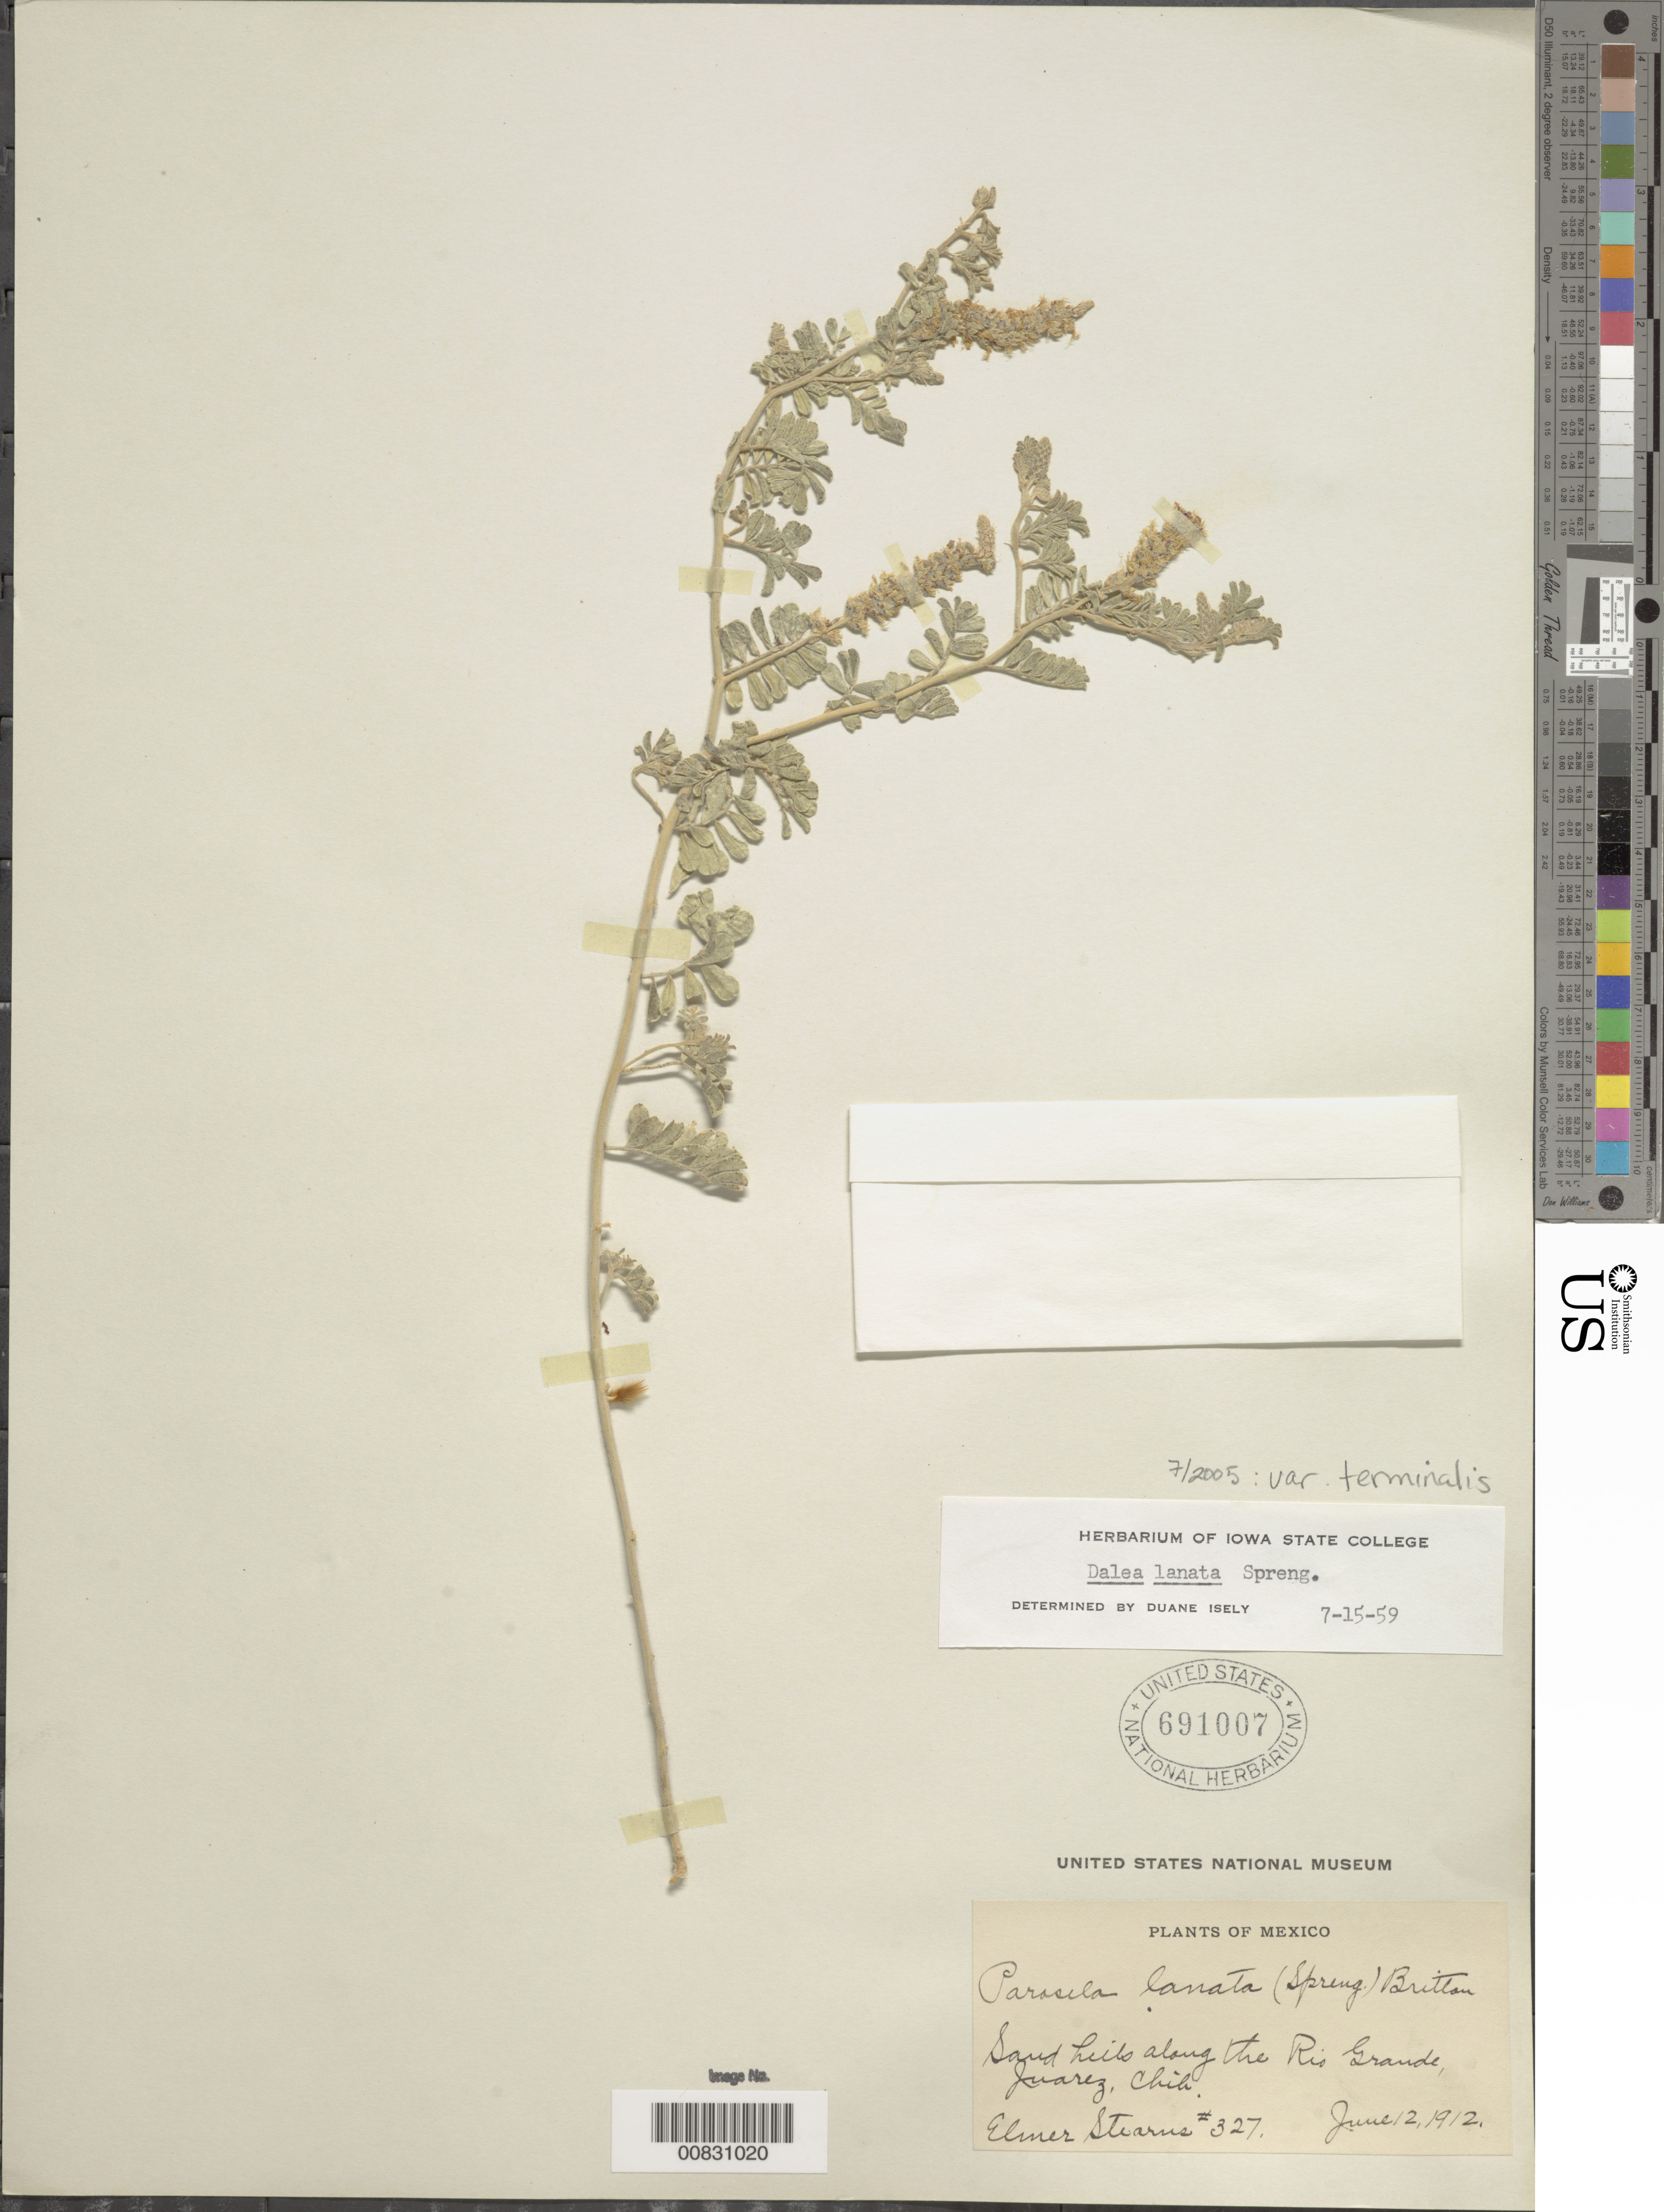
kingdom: Plantae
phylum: Tracheophyta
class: Magnoliopsida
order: Fabales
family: Fabaceae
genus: Dalea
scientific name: Dalea lanata var. terminalis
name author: (M.E. Jones) Barneby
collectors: E. Stearns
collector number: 327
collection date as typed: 12 Jun 1912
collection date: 1912-06-12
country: Mexico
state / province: Chihuahua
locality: Sand hills along the Rio Grande, Juárez, Chihuahua.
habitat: Sand hills.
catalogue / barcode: US 691007